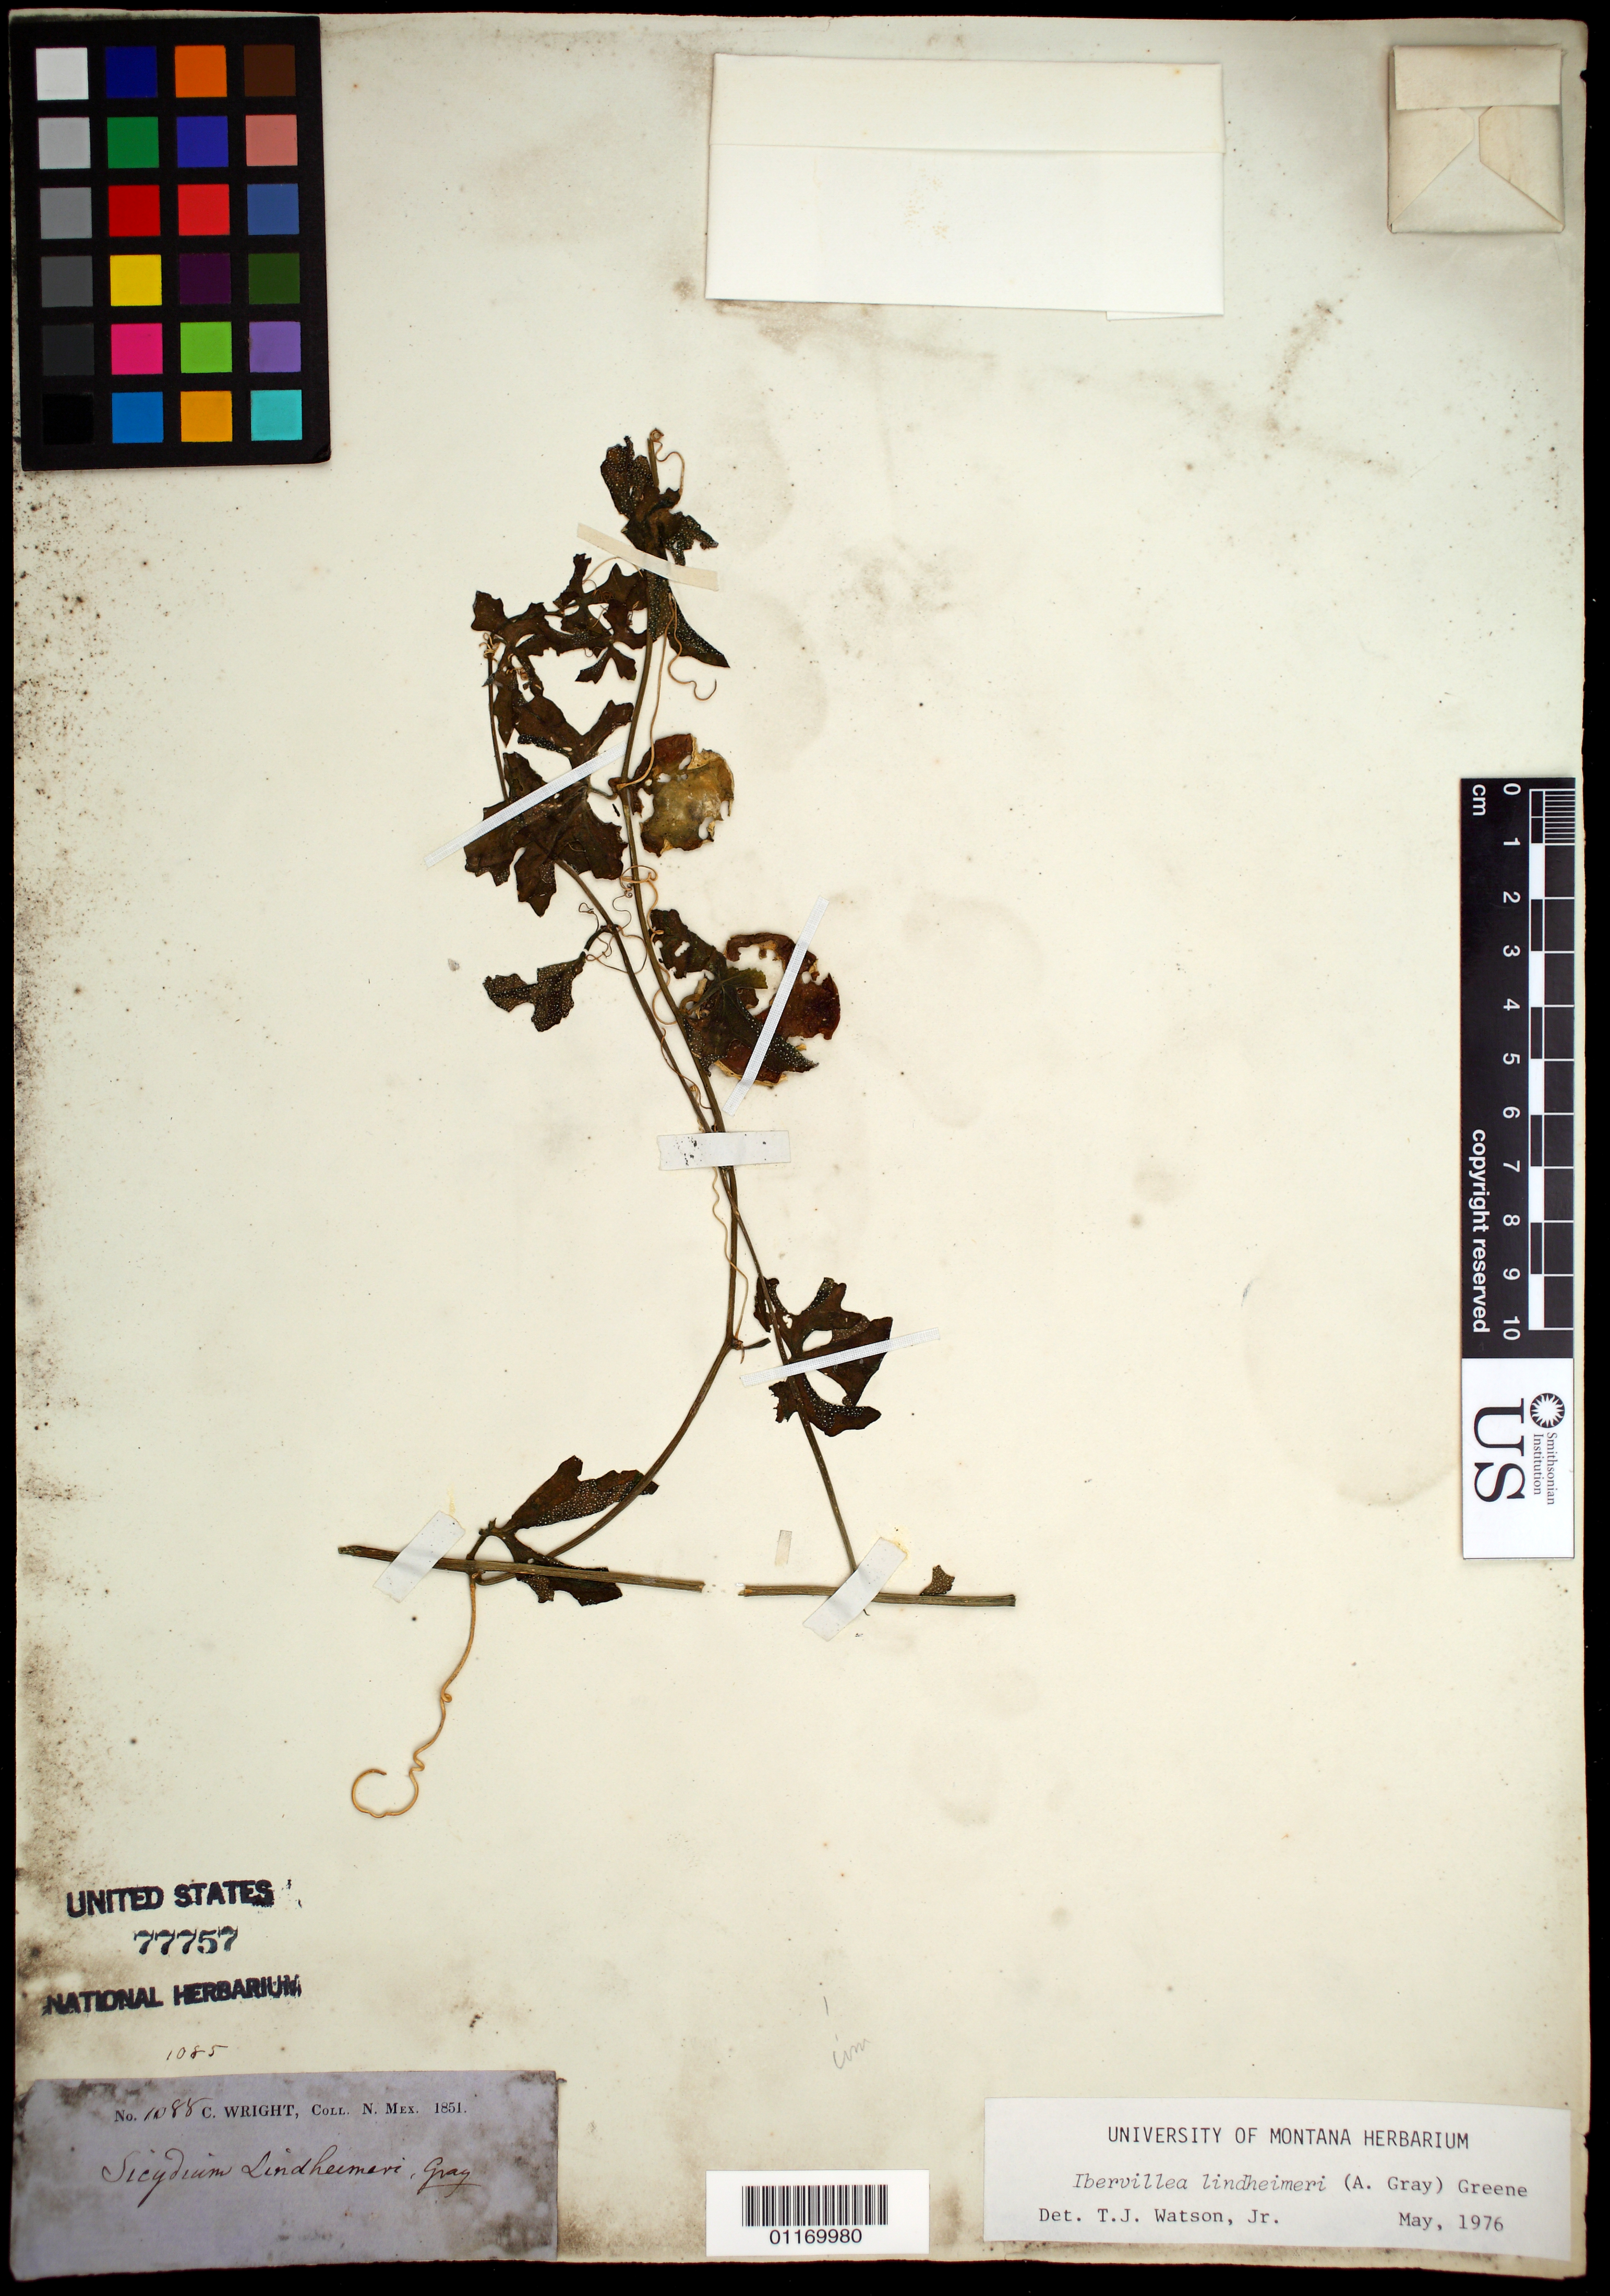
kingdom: Plantae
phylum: Tracheophyta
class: Magnoliopsida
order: Cucurbitales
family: Cucurbitaceae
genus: Ibervillea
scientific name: Ibervillea lindheimeri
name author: (A. Gray) Greene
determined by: Watson, T. J.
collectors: C. Wright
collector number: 1085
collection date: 1851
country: United States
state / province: New Mexico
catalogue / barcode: US 77757